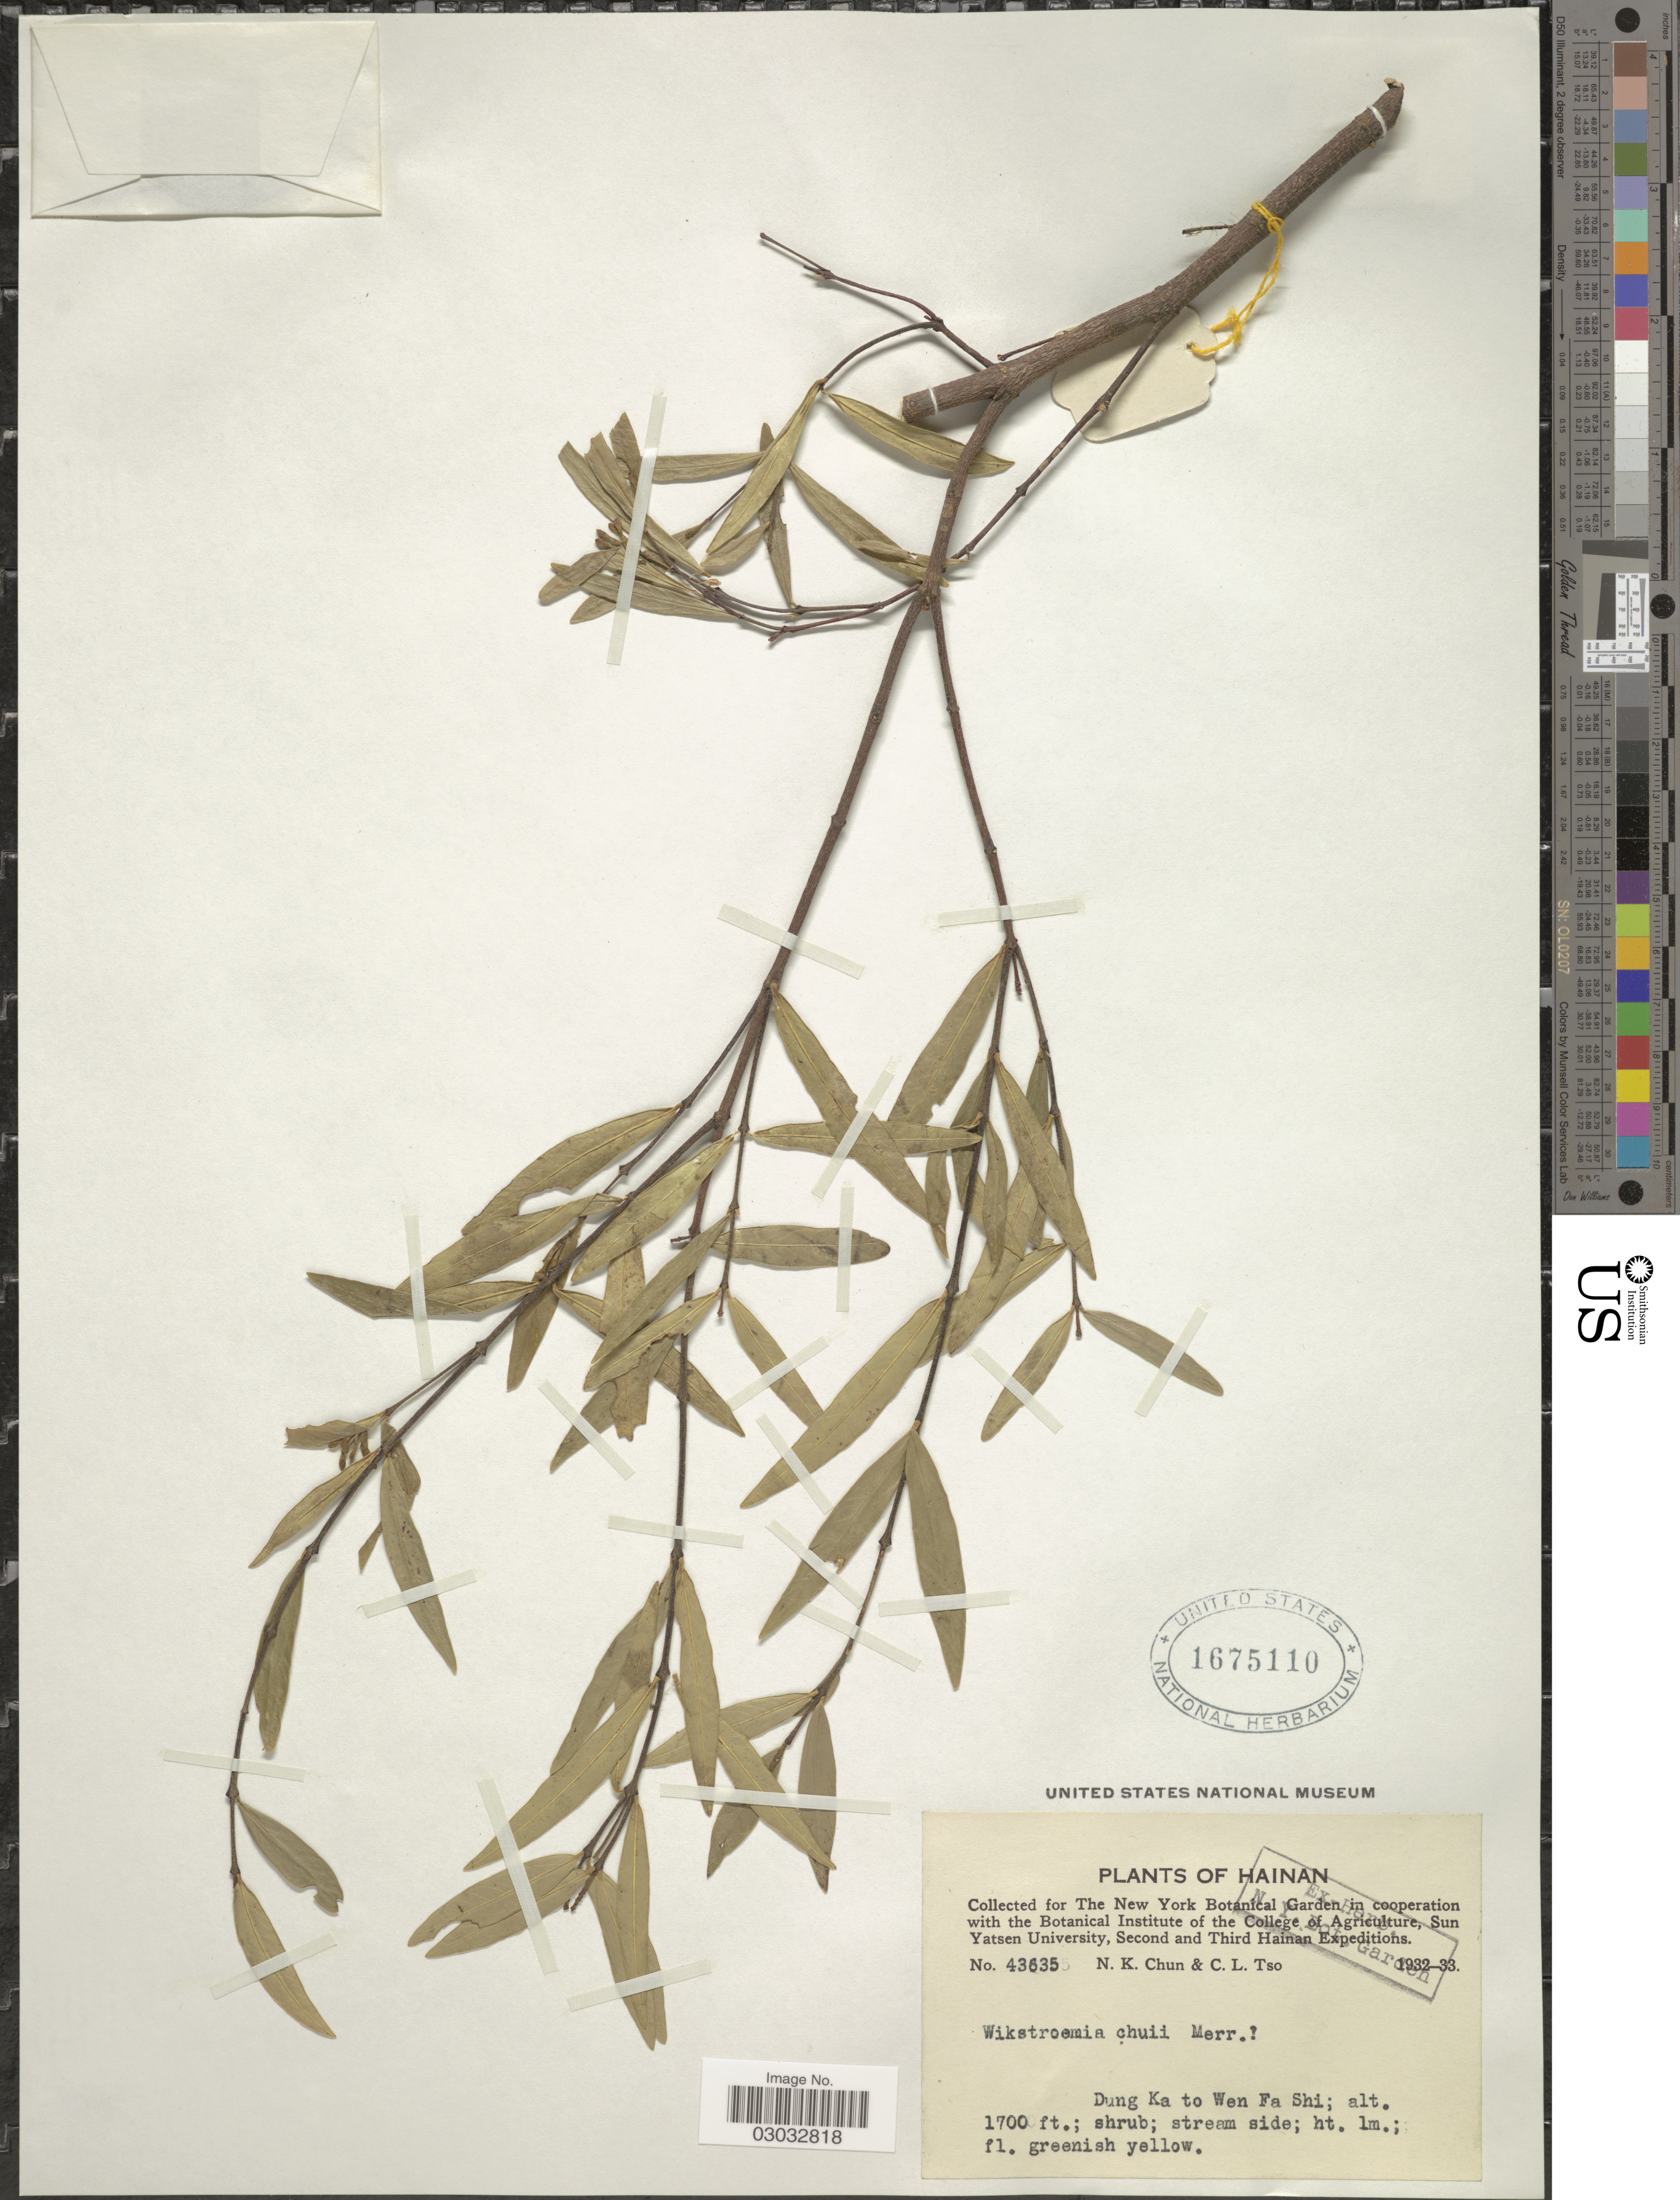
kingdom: Plantae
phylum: Tracheophyta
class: Magnoliopsida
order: Malvales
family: Thymelaeaceae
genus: Wikstroemia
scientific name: Wikstroemia chui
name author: Merr.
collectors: N. K. Chun & C. Tso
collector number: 43635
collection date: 1932/1933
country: China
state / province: Hainan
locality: Dung Ka to Wen Fa Shi.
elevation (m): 518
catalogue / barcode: US 1675110